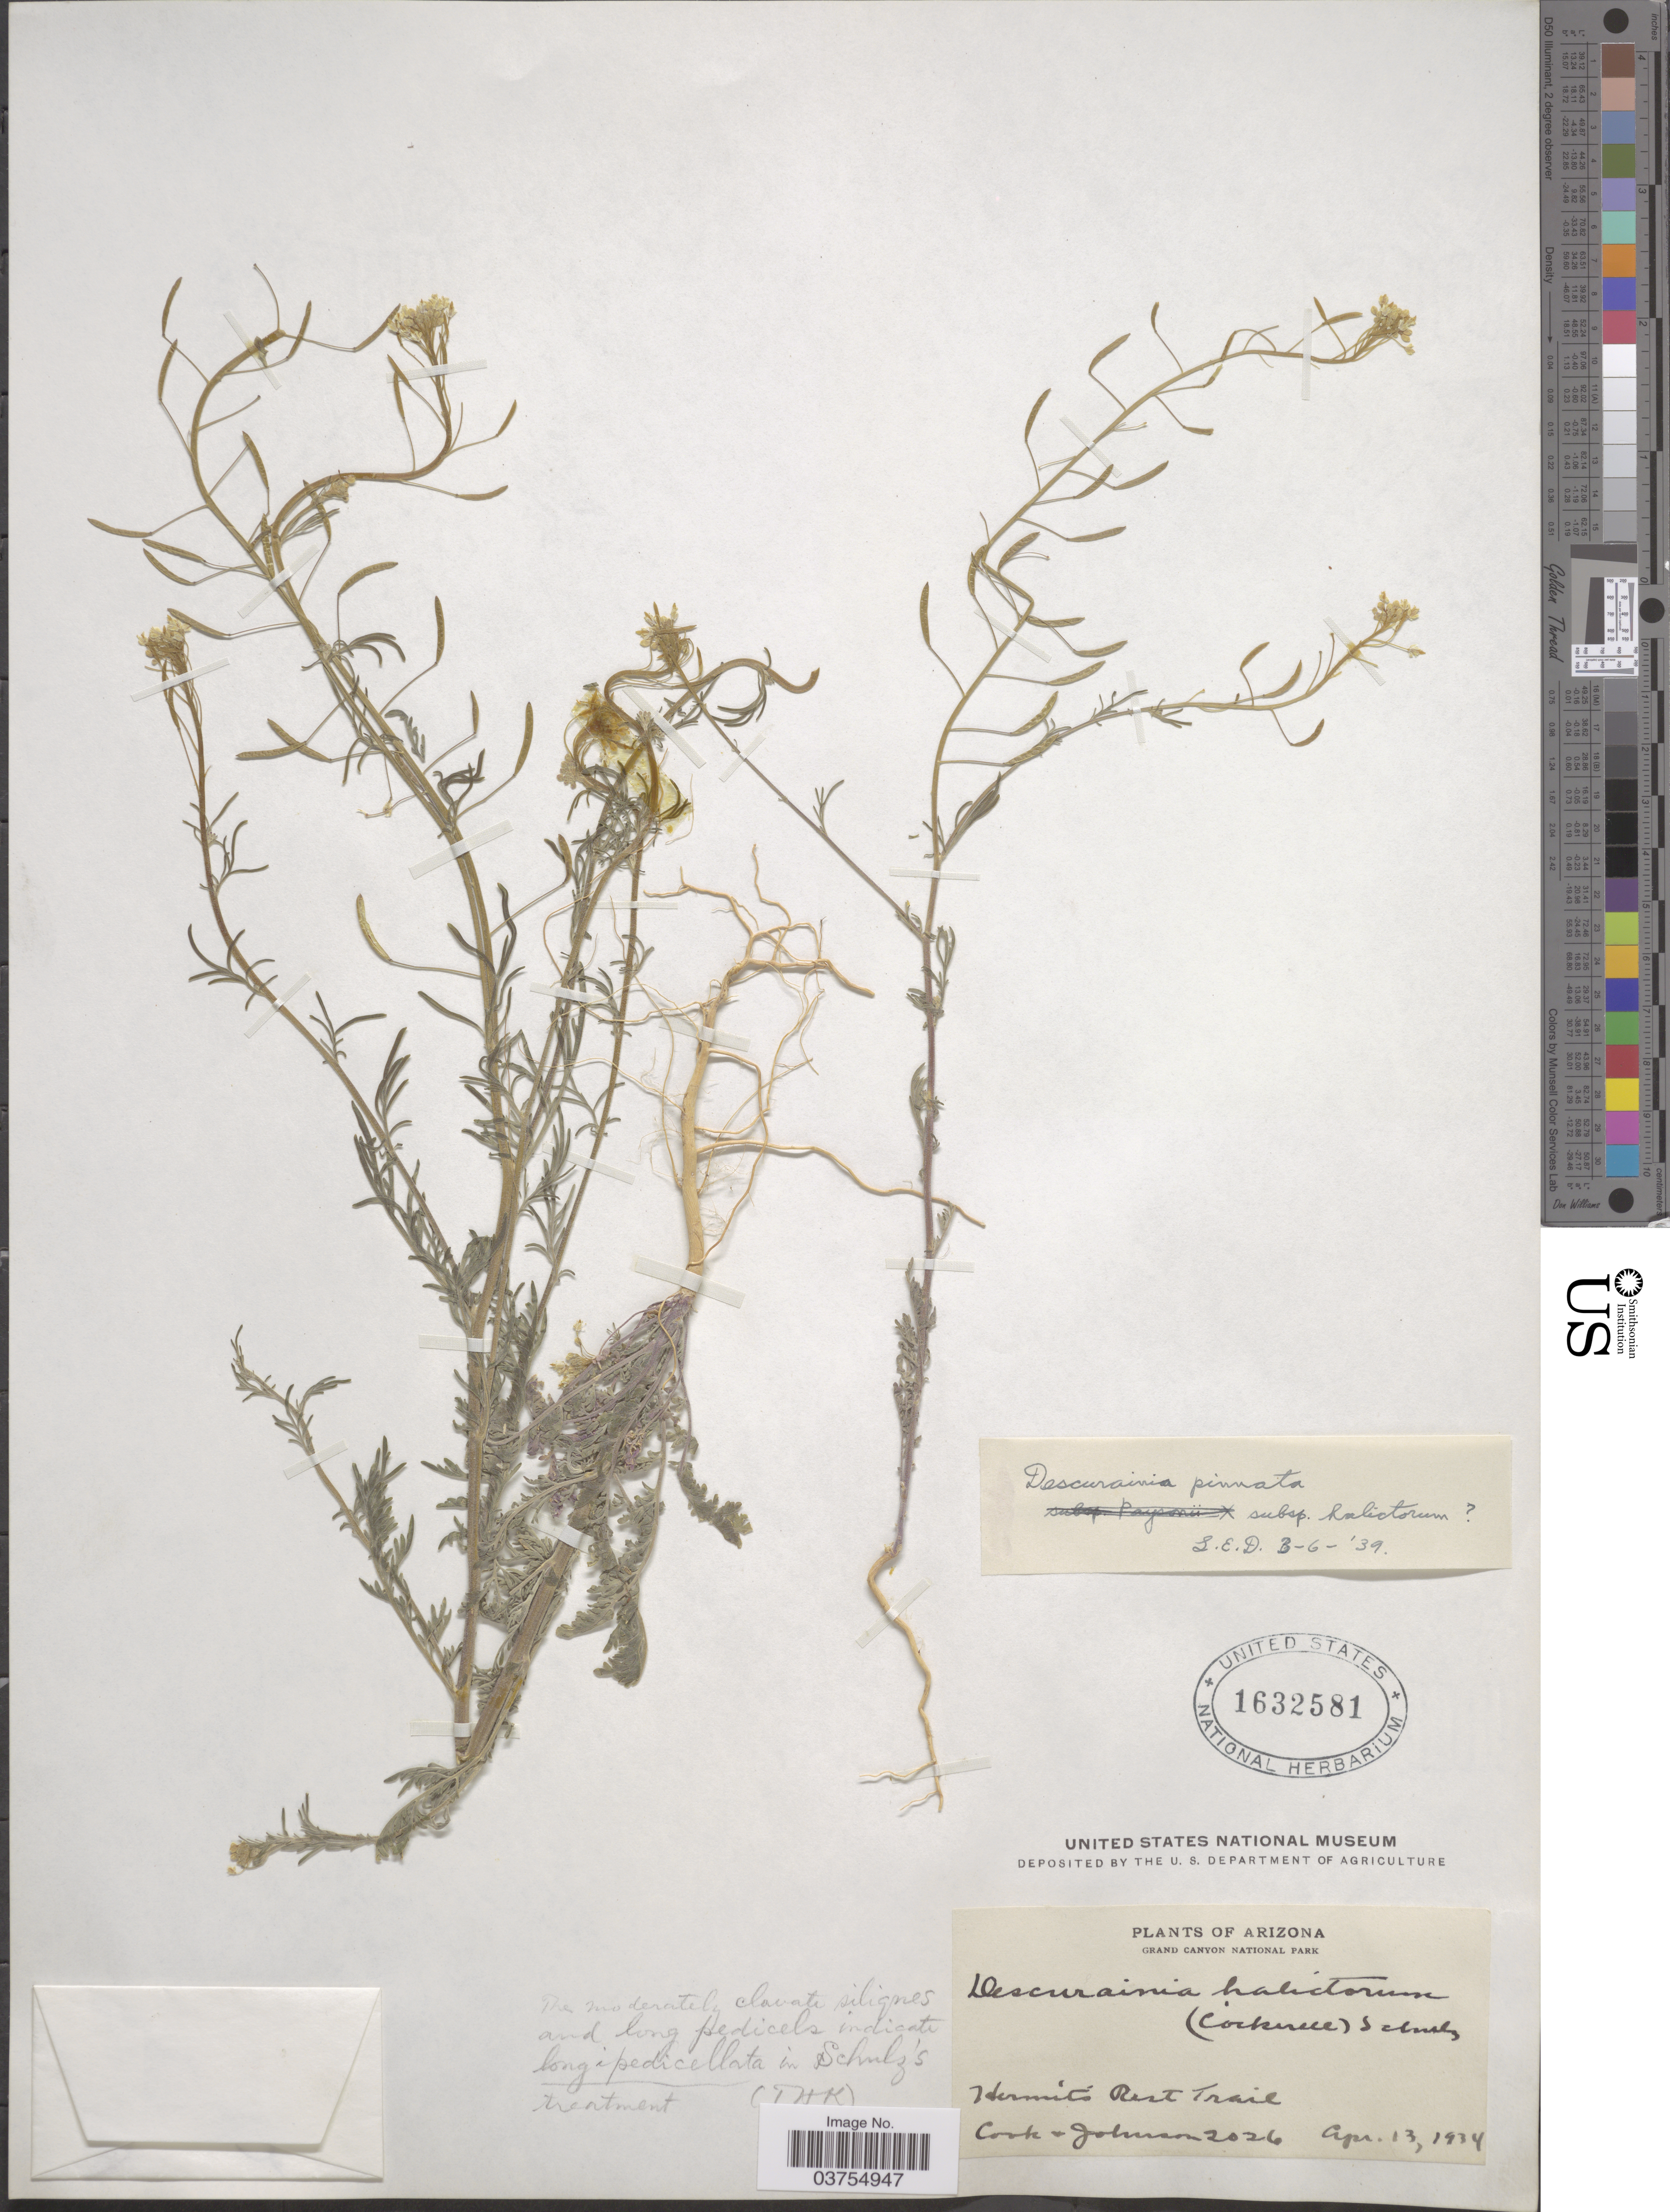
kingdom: Plantae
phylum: Tracheophyta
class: Magnoliopsida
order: Brassicales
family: Brassicaceae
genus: Descurainia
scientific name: Descurainia pinnata subsp. halictorum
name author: (Cockerell) Detling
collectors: Cook, -- & -- Johnson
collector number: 2026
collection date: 1934-04-13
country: United States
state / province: Arizona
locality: Grand Canyon National Park. Hermit's Rest Trail.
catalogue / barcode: US 1632581